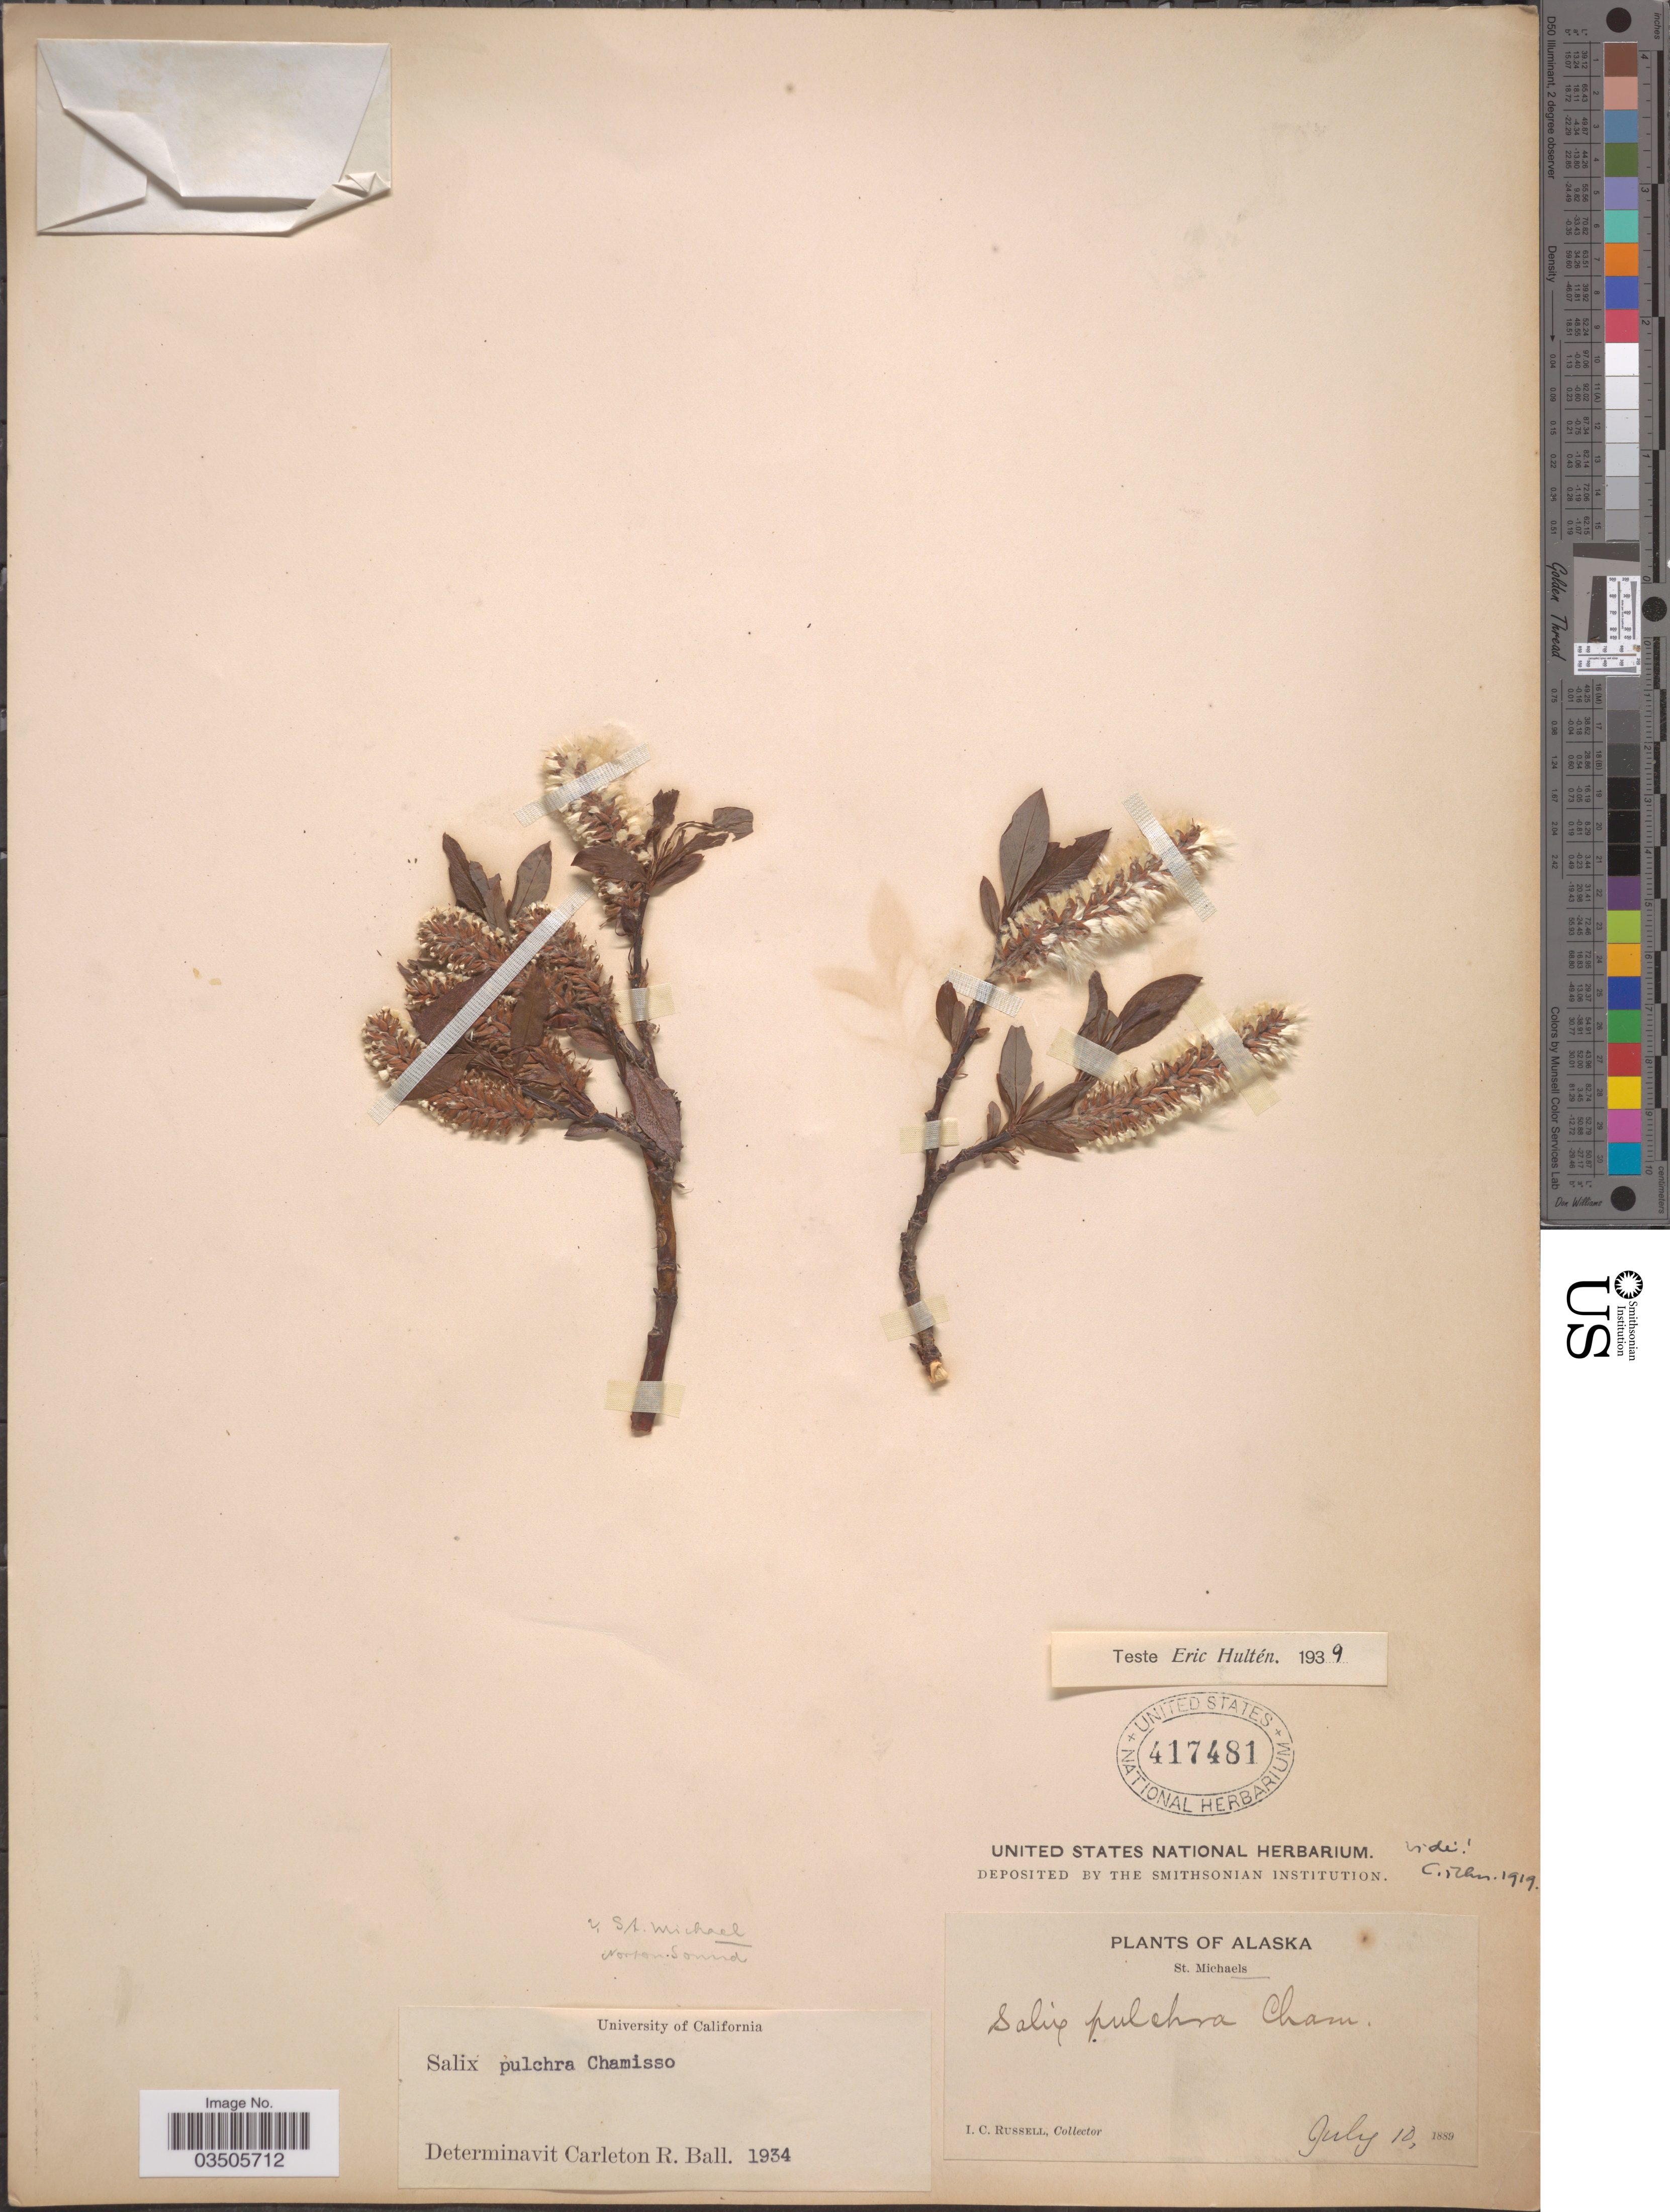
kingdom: Plantae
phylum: Tracheophyta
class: Magnoliopsida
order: Malpighiales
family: Salicaceae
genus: Salix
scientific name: Salix pulchra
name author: Cham.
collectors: I. C. Russell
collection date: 1889-07-10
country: United States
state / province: Alaska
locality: St. Michaels.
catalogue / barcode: US 417481